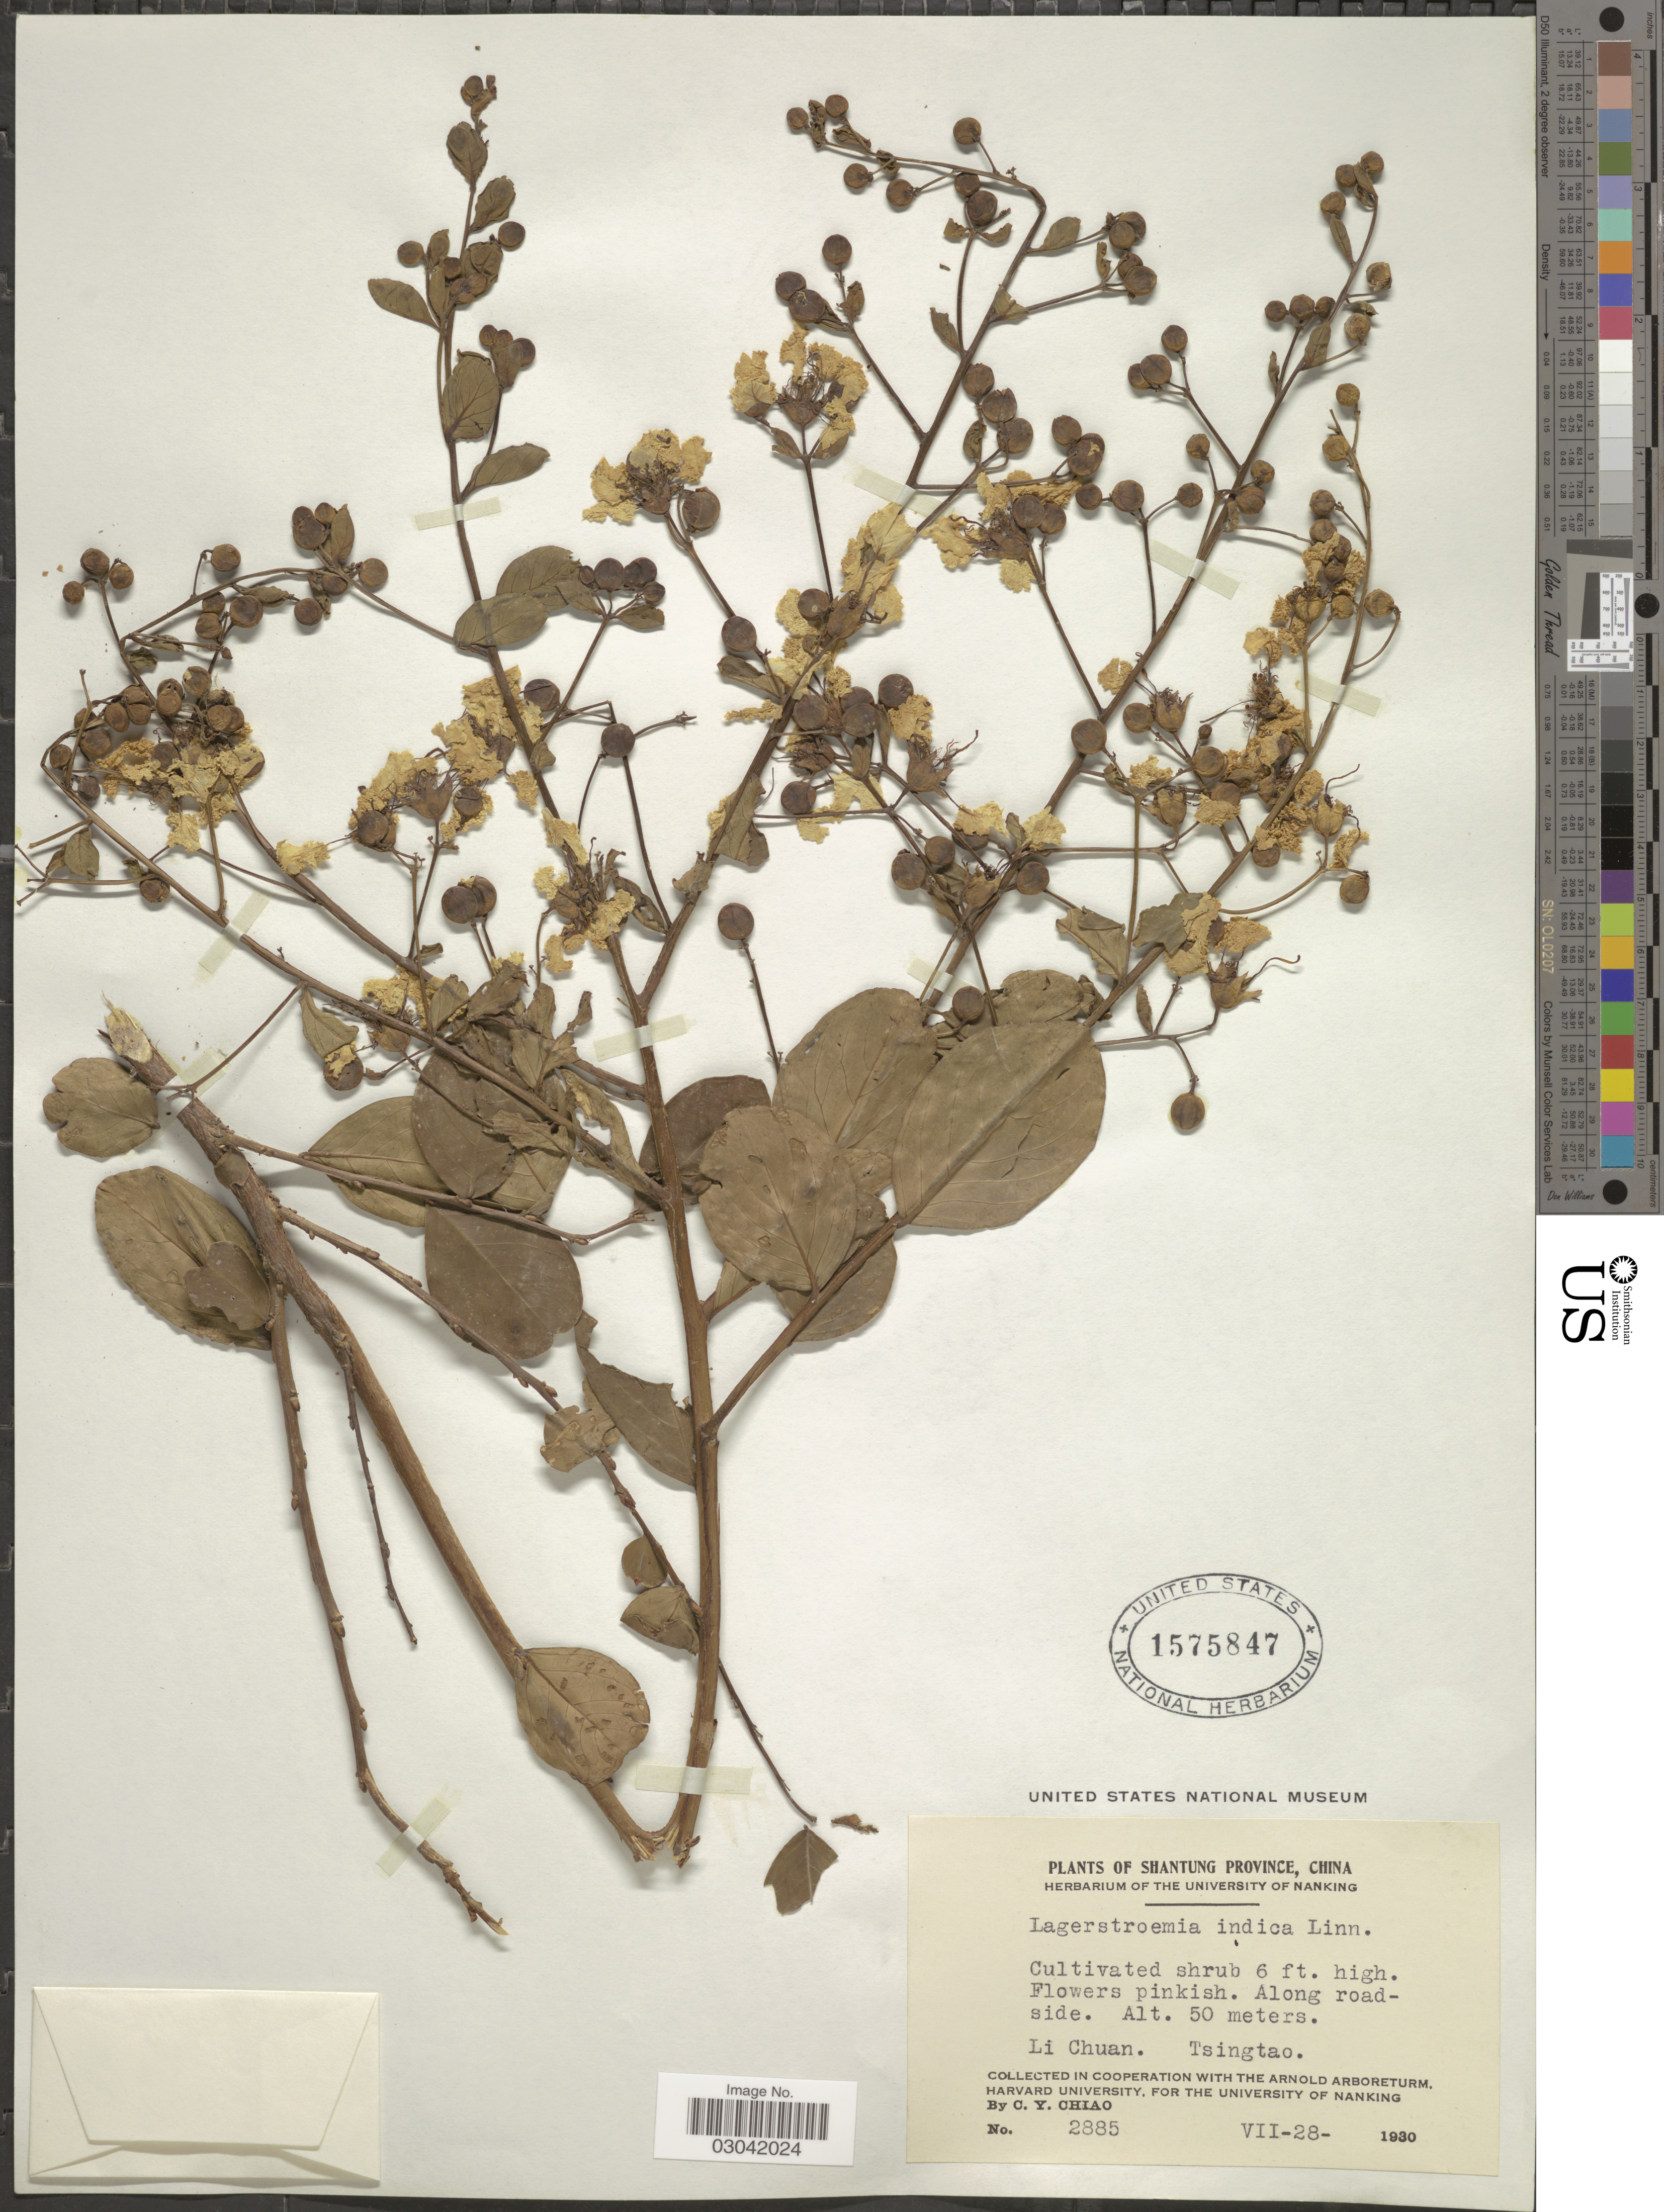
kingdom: Plantae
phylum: Tracheophyta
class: Magnoliopsida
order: Myrtales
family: Lythraceae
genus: Lagerstroemia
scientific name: Lagerstroemia indica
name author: L.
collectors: C. Y. Chiao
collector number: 2885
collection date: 1930-07-28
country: China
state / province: Shandong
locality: Shantung Province. Along roadside. Li Chuan. Tsingtao.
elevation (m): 50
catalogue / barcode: US 1575847